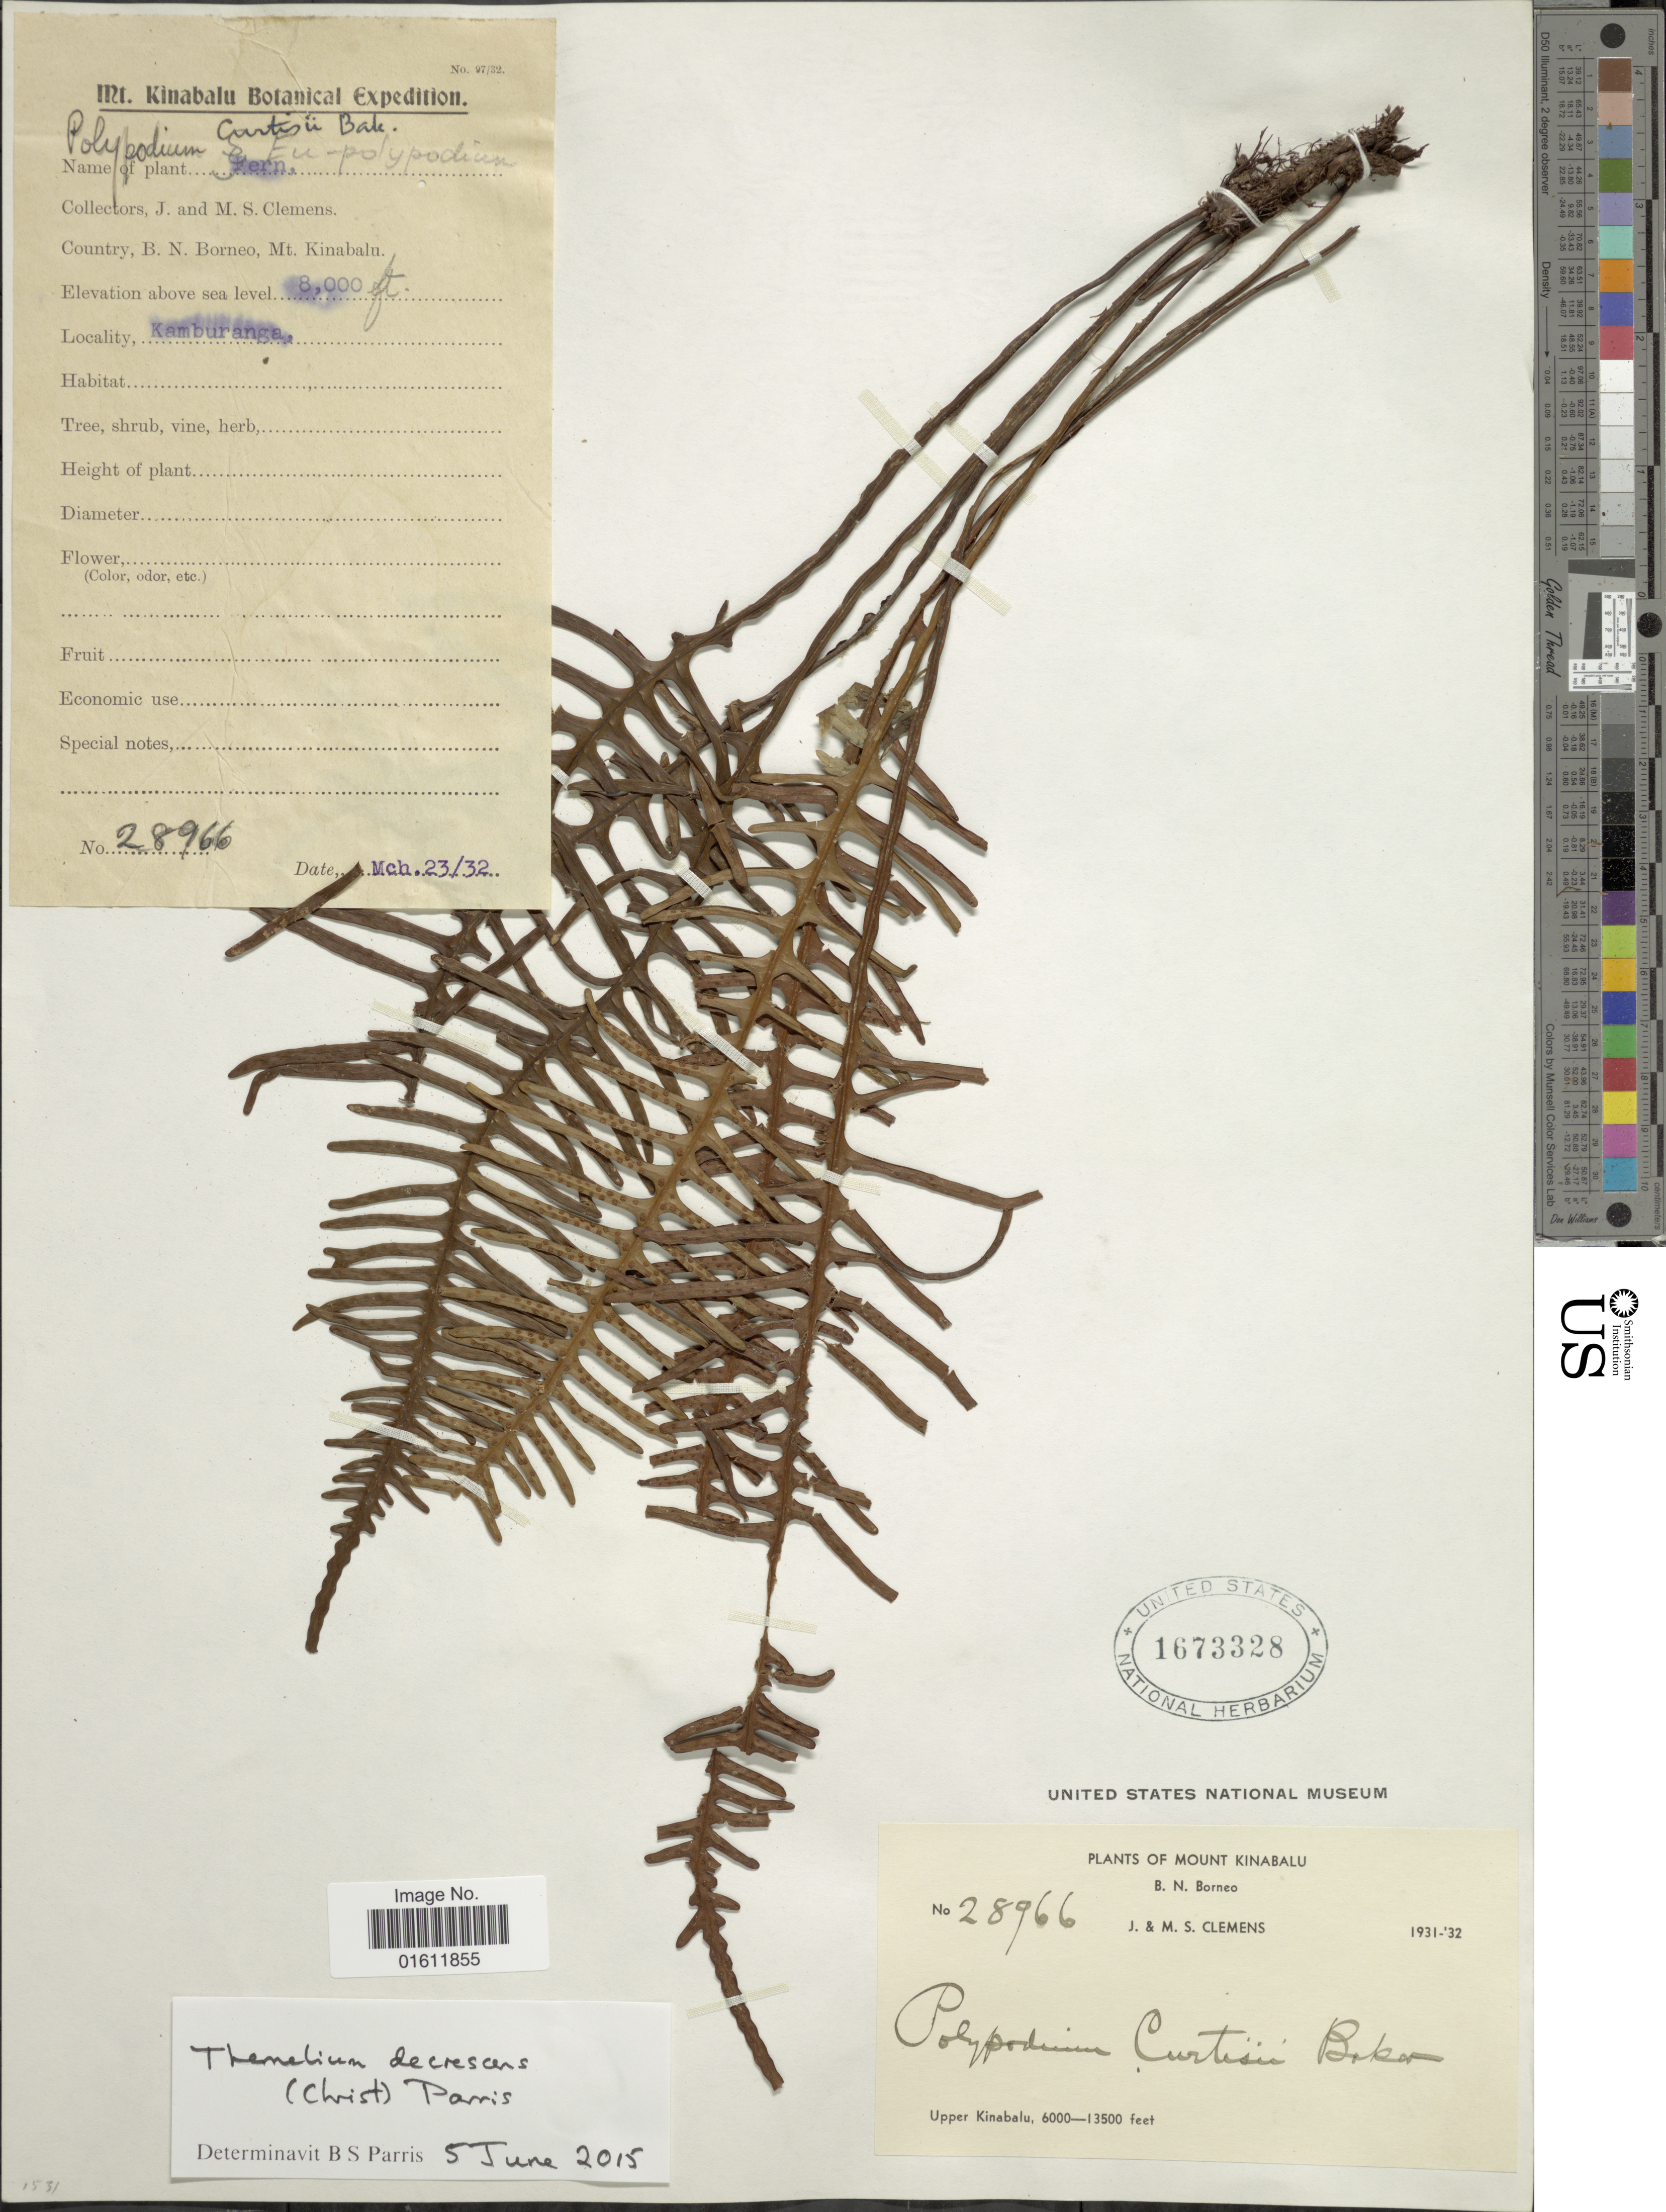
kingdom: Plantae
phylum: Tracheophyta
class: Polypodiopsida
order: Polypodiales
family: Polypodiaceae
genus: Themelium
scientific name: Themelium decrescens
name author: Parris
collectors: J. Clemens & M. S. Clemens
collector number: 28966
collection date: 1932-03-23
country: Malaysia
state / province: Sabah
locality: Mt. Kinabalu, upper Kinabalu, B.N.Borneo, Kamburanga.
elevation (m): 2438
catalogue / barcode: US 1673328